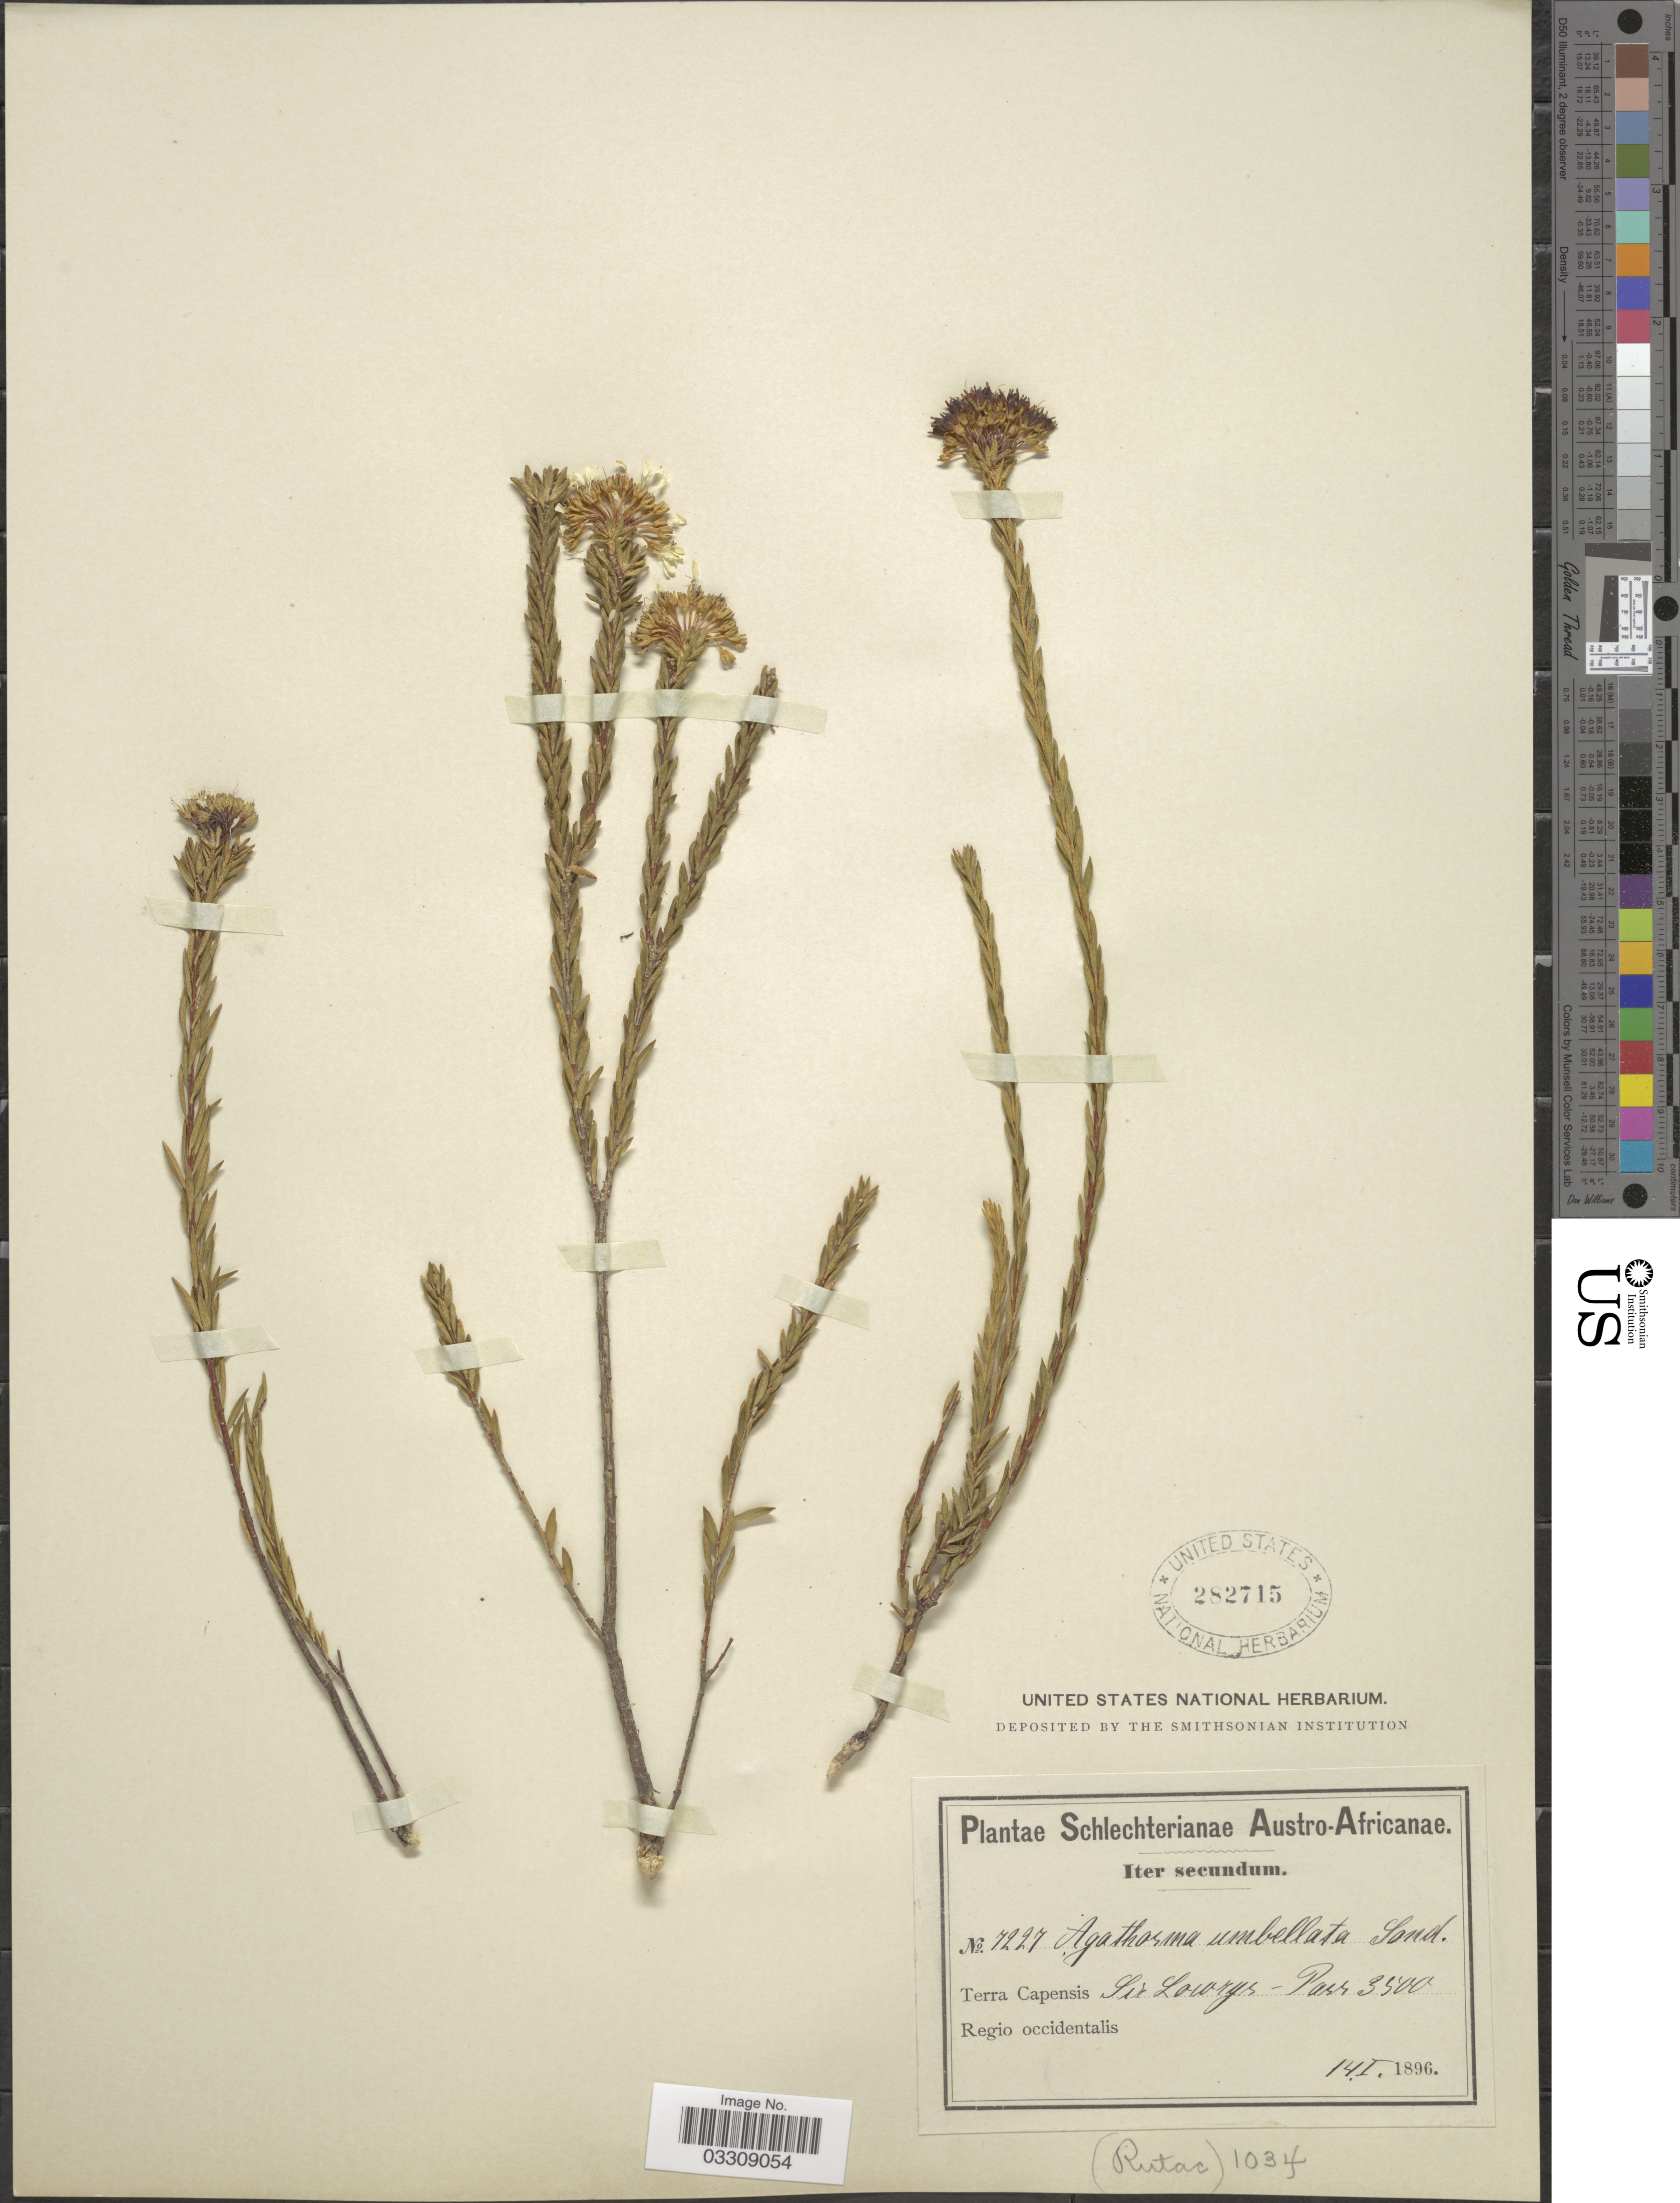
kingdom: Plantae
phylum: Tracheophyta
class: Magnoliopsida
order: Sapindales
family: Rutaceae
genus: Agathosma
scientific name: Agathosma umbellata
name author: (Thunb.) Sond.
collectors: Schlechter, --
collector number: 7227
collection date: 1896-01-14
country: South Africa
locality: Austro-Africanae. Terra Capensis Sir Lowrys - Pass. Regio occidentalis.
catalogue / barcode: US 282715